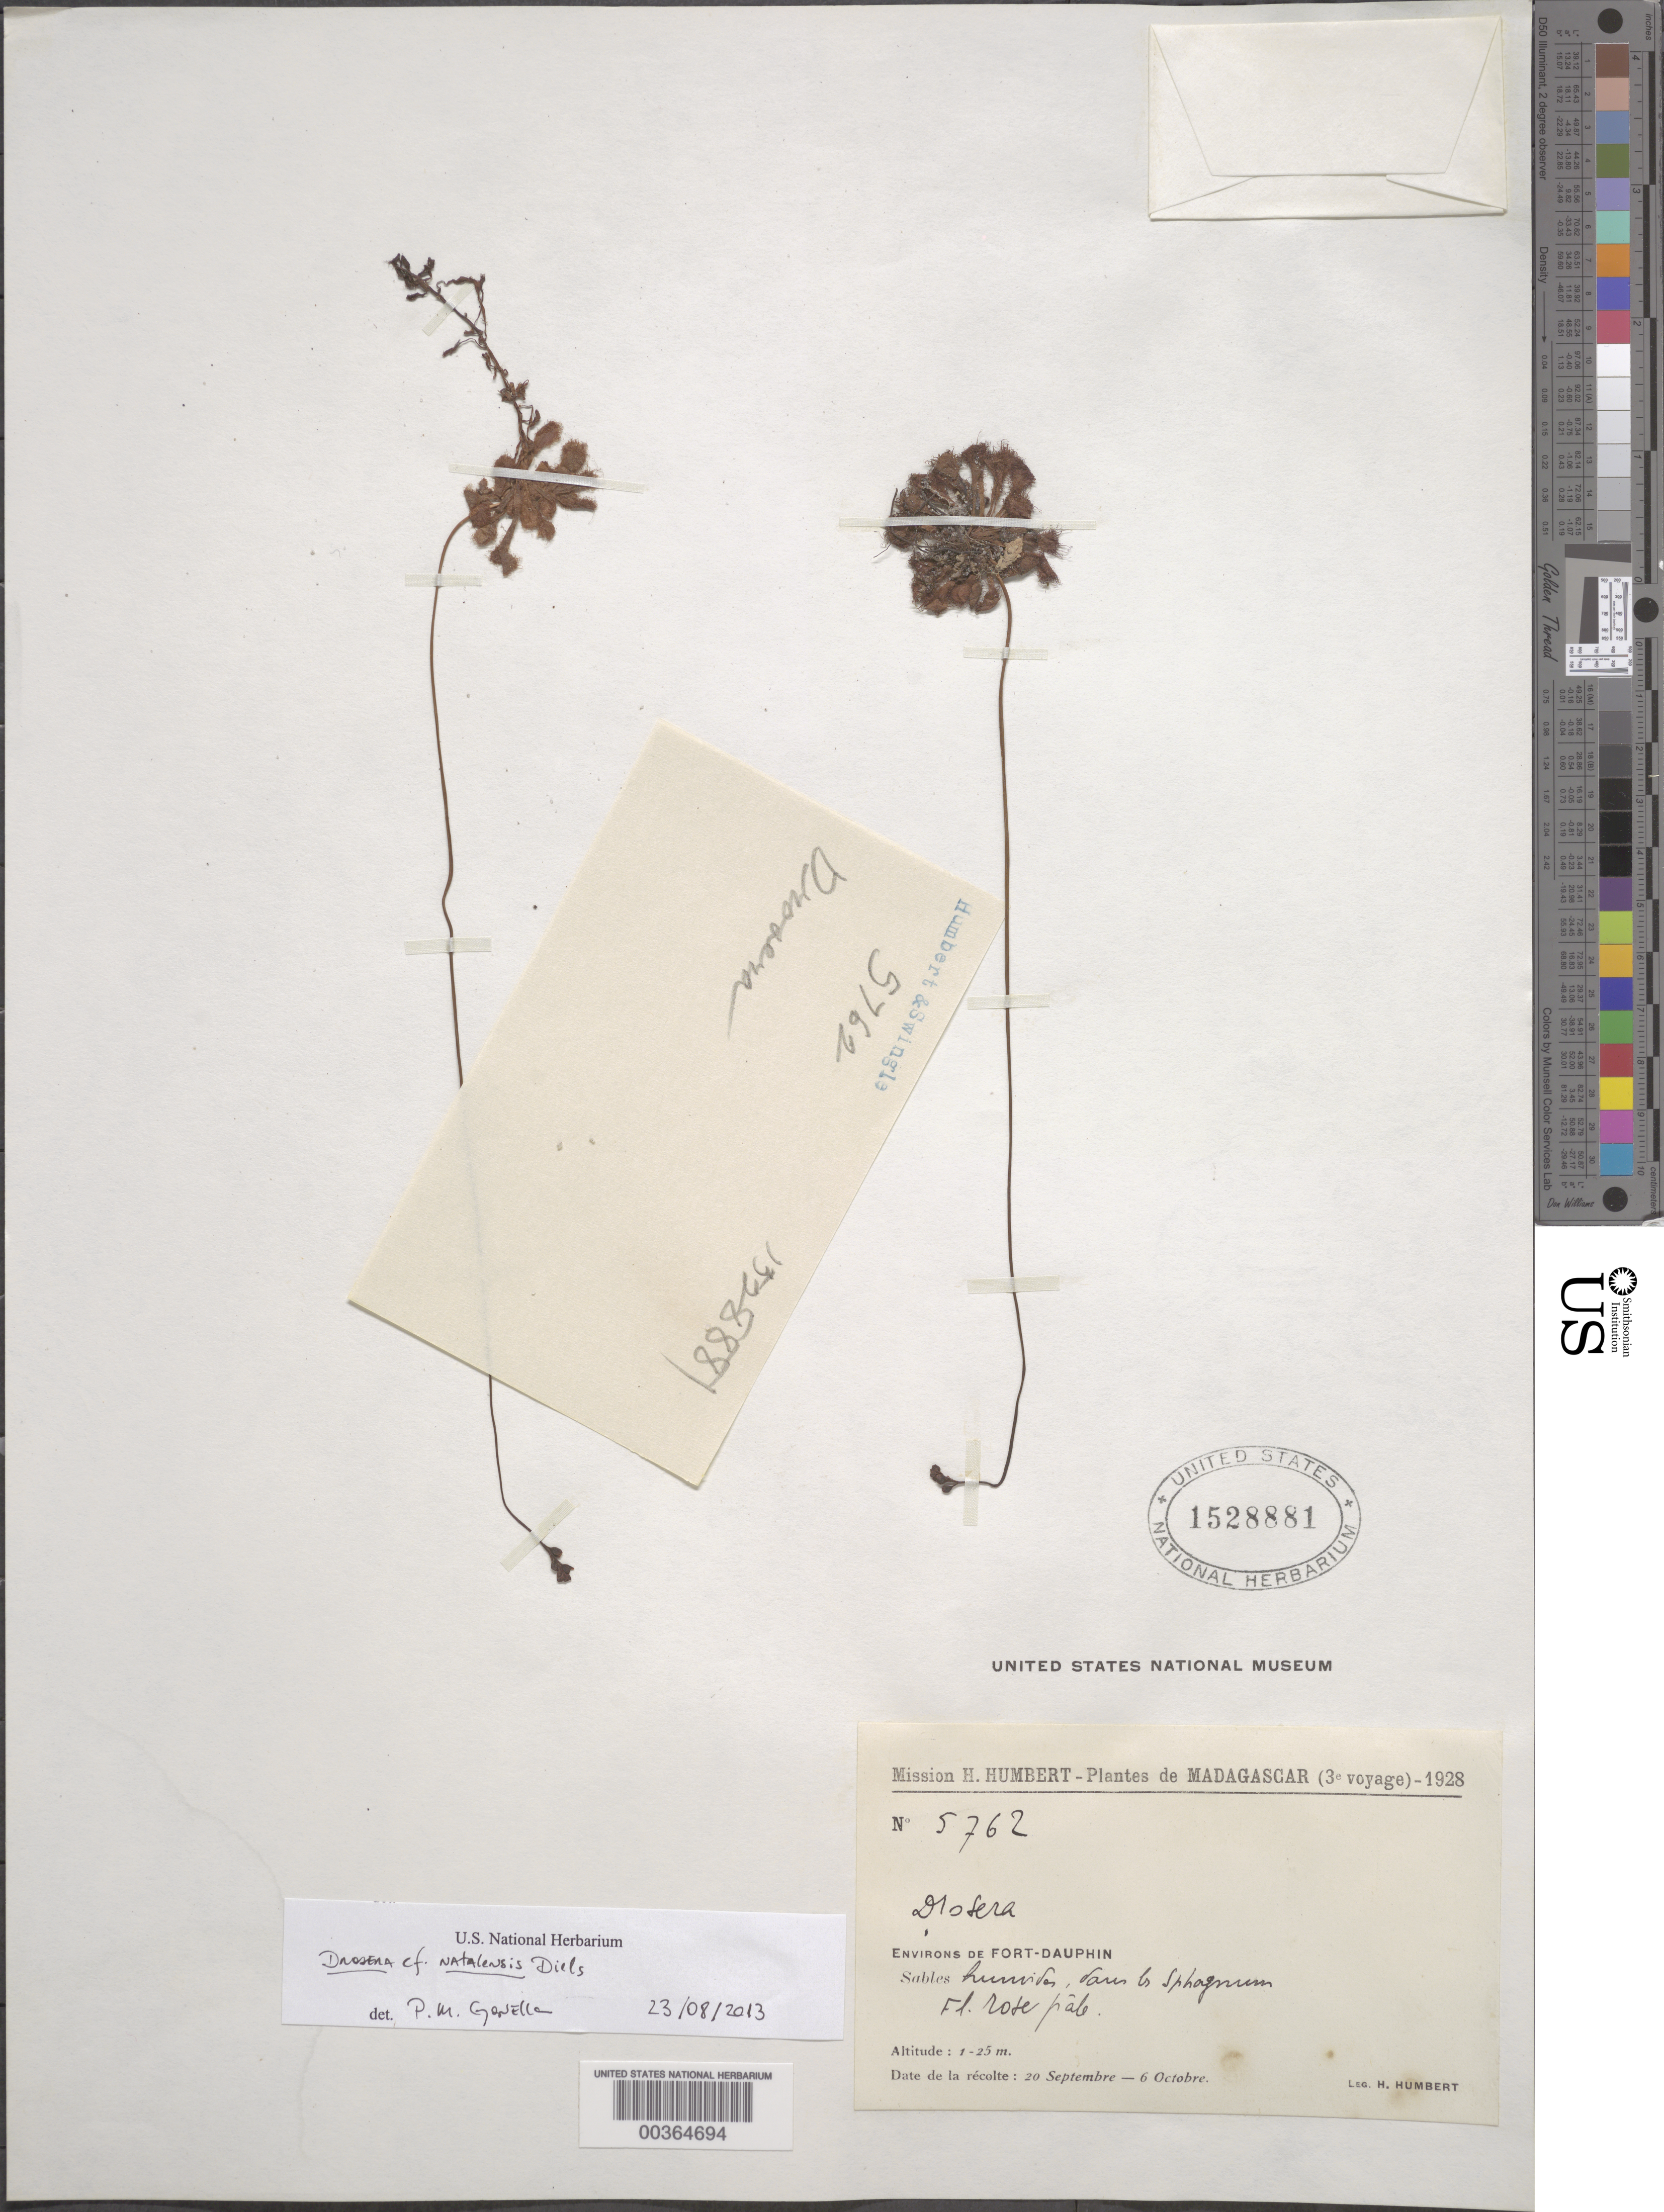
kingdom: Plantae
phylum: Tracheophyta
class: Magnoliopsida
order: Caryophyllales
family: Droseraceae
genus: Drosera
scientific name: Drosera natalensis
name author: Diels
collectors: H. Humbert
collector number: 5762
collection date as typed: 20 Sep 1928 to 06 Oct 1928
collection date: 1928-09-20/1928-10-06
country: Madagascar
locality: Environs of Ft. Dauphin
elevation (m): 1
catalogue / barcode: US 1528881